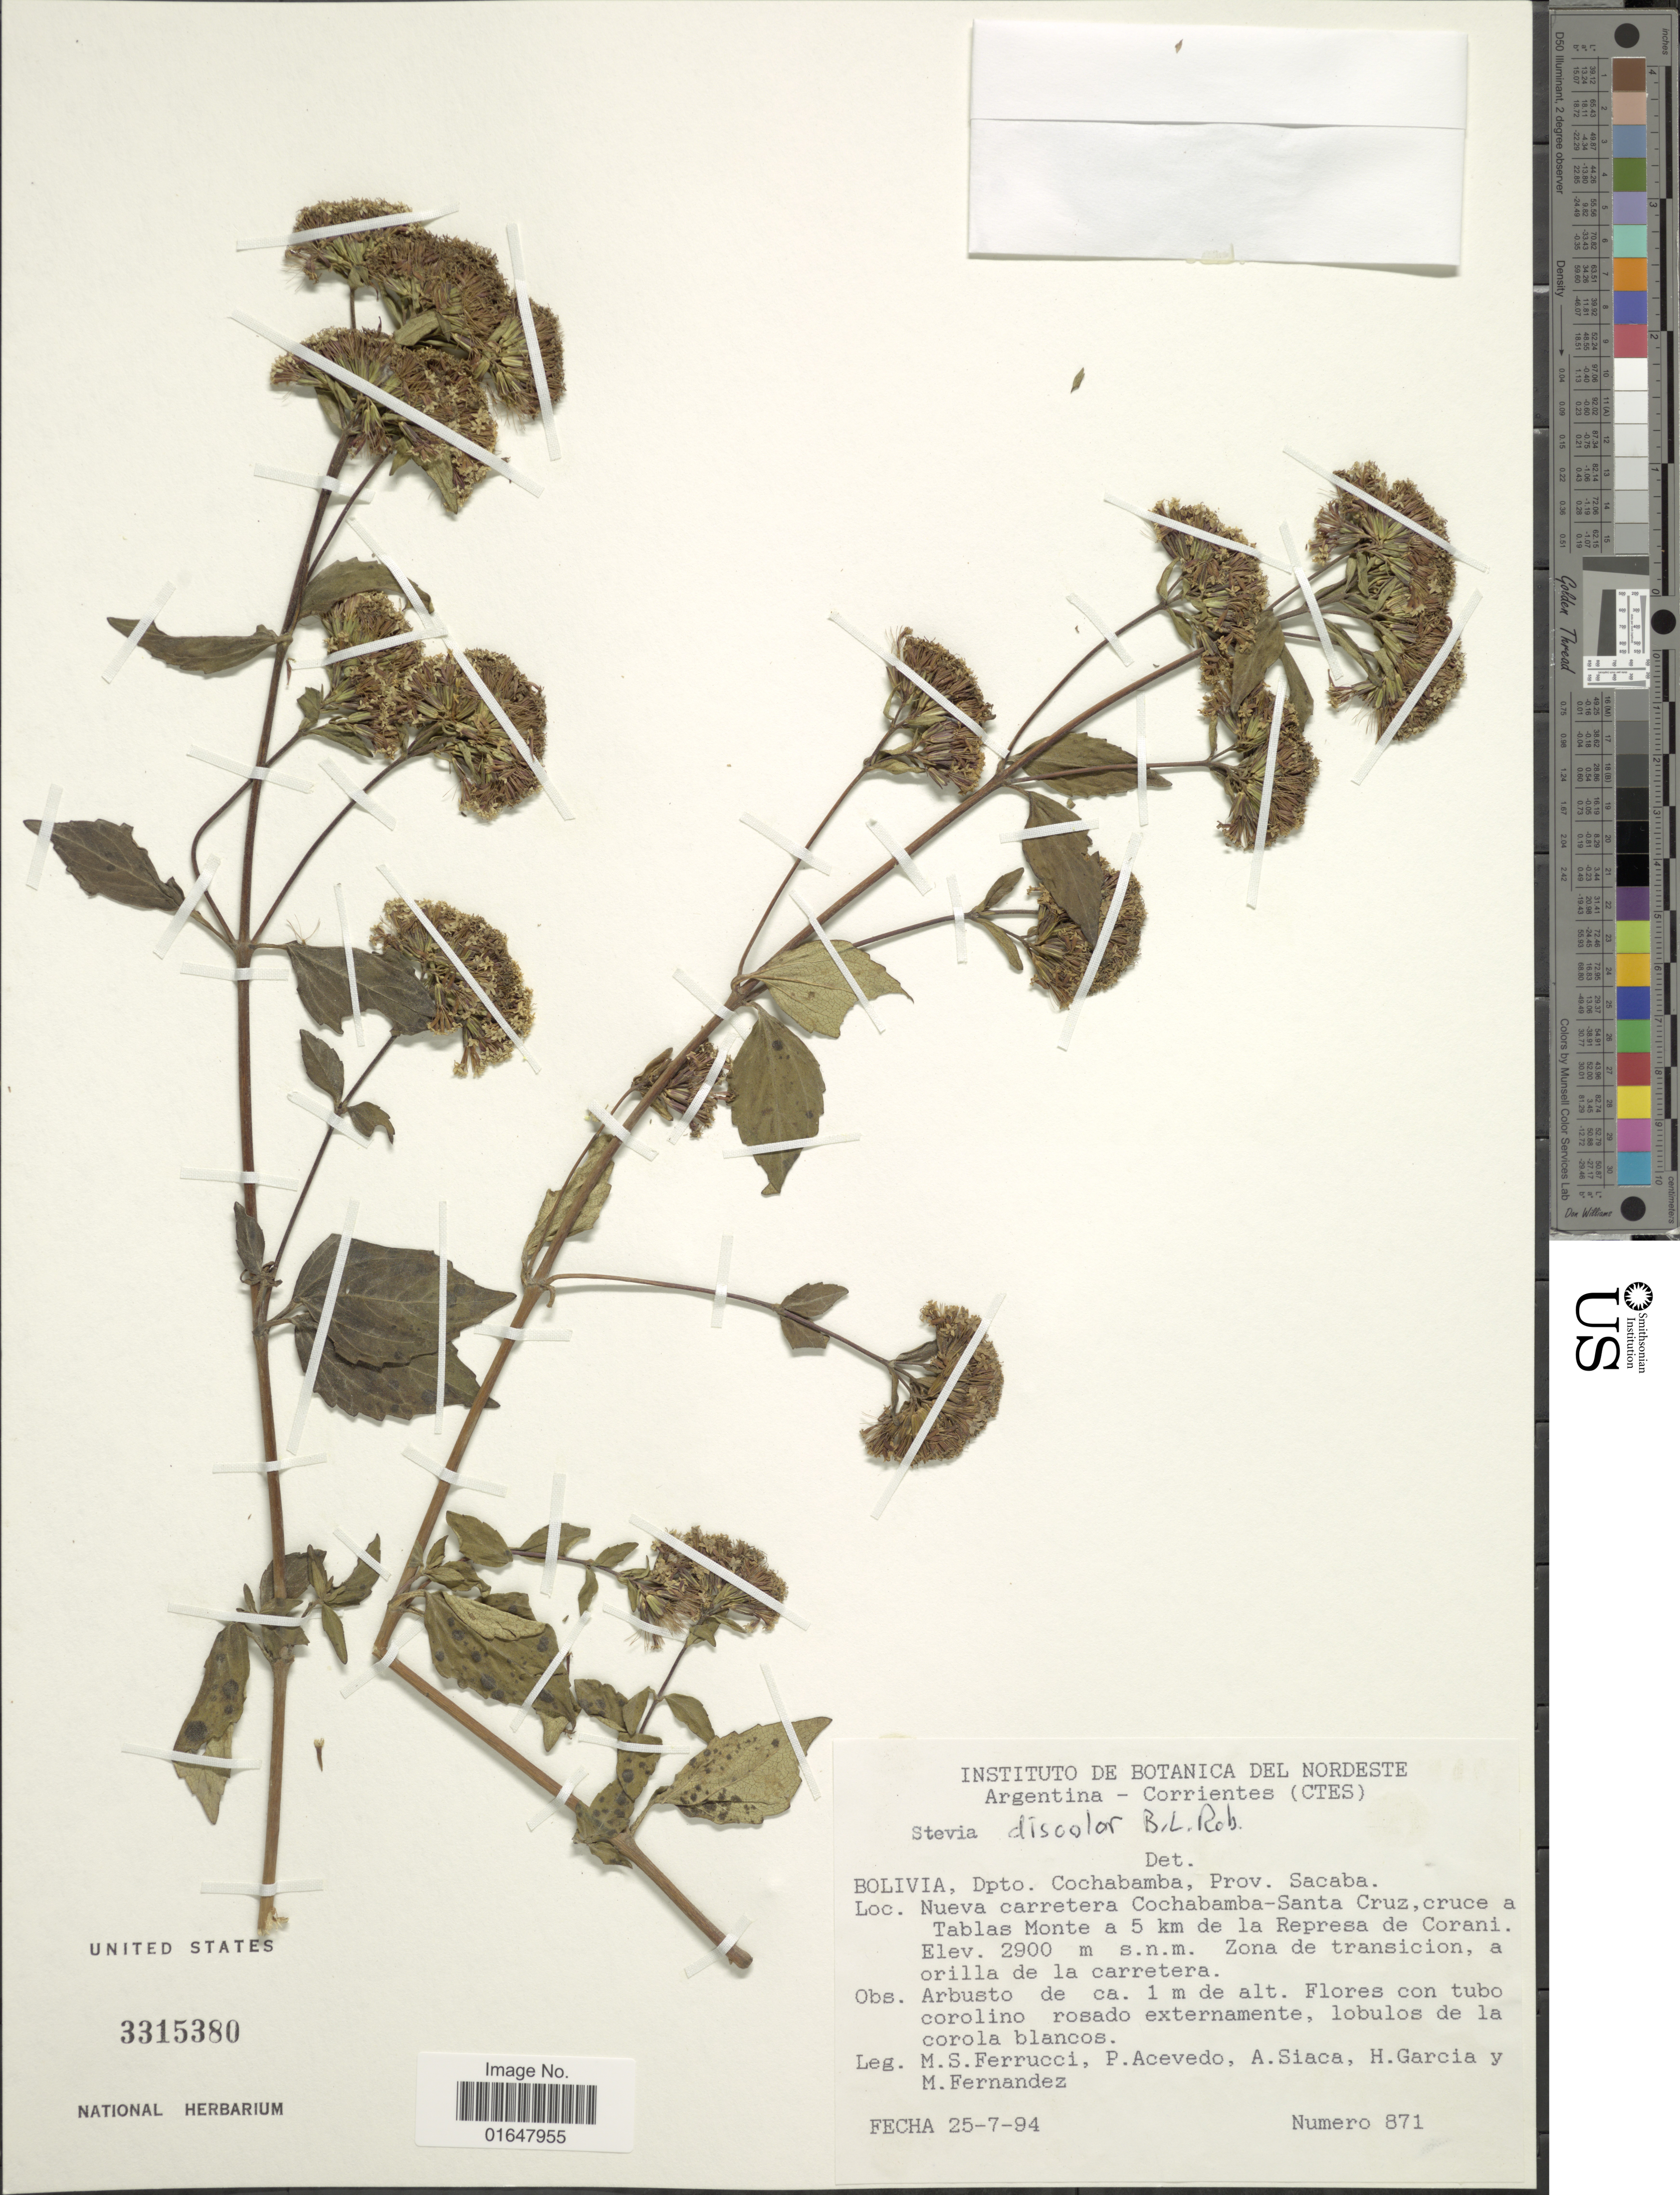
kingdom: Plantae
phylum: Tracheophyta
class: Magnoliopsida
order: Asterales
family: Asteraceae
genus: Stevia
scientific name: Stevia discolor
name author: B.L. Rob.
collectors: M. S. Ferrucci, P. Acevedo-Rodr., A. Siaca, H. Garcia & M. Fernandez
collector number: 871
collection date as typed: Transcribed d/m/y: 25/7/94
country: Bolivia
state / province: Cochabamba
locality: Prov. Sacaba, Nueva carretera Cochabamba-Santa Cruz, cruce a Tablas Monte a 5 km de la Represa de Corani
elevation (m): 2900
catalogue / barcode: US 3315380